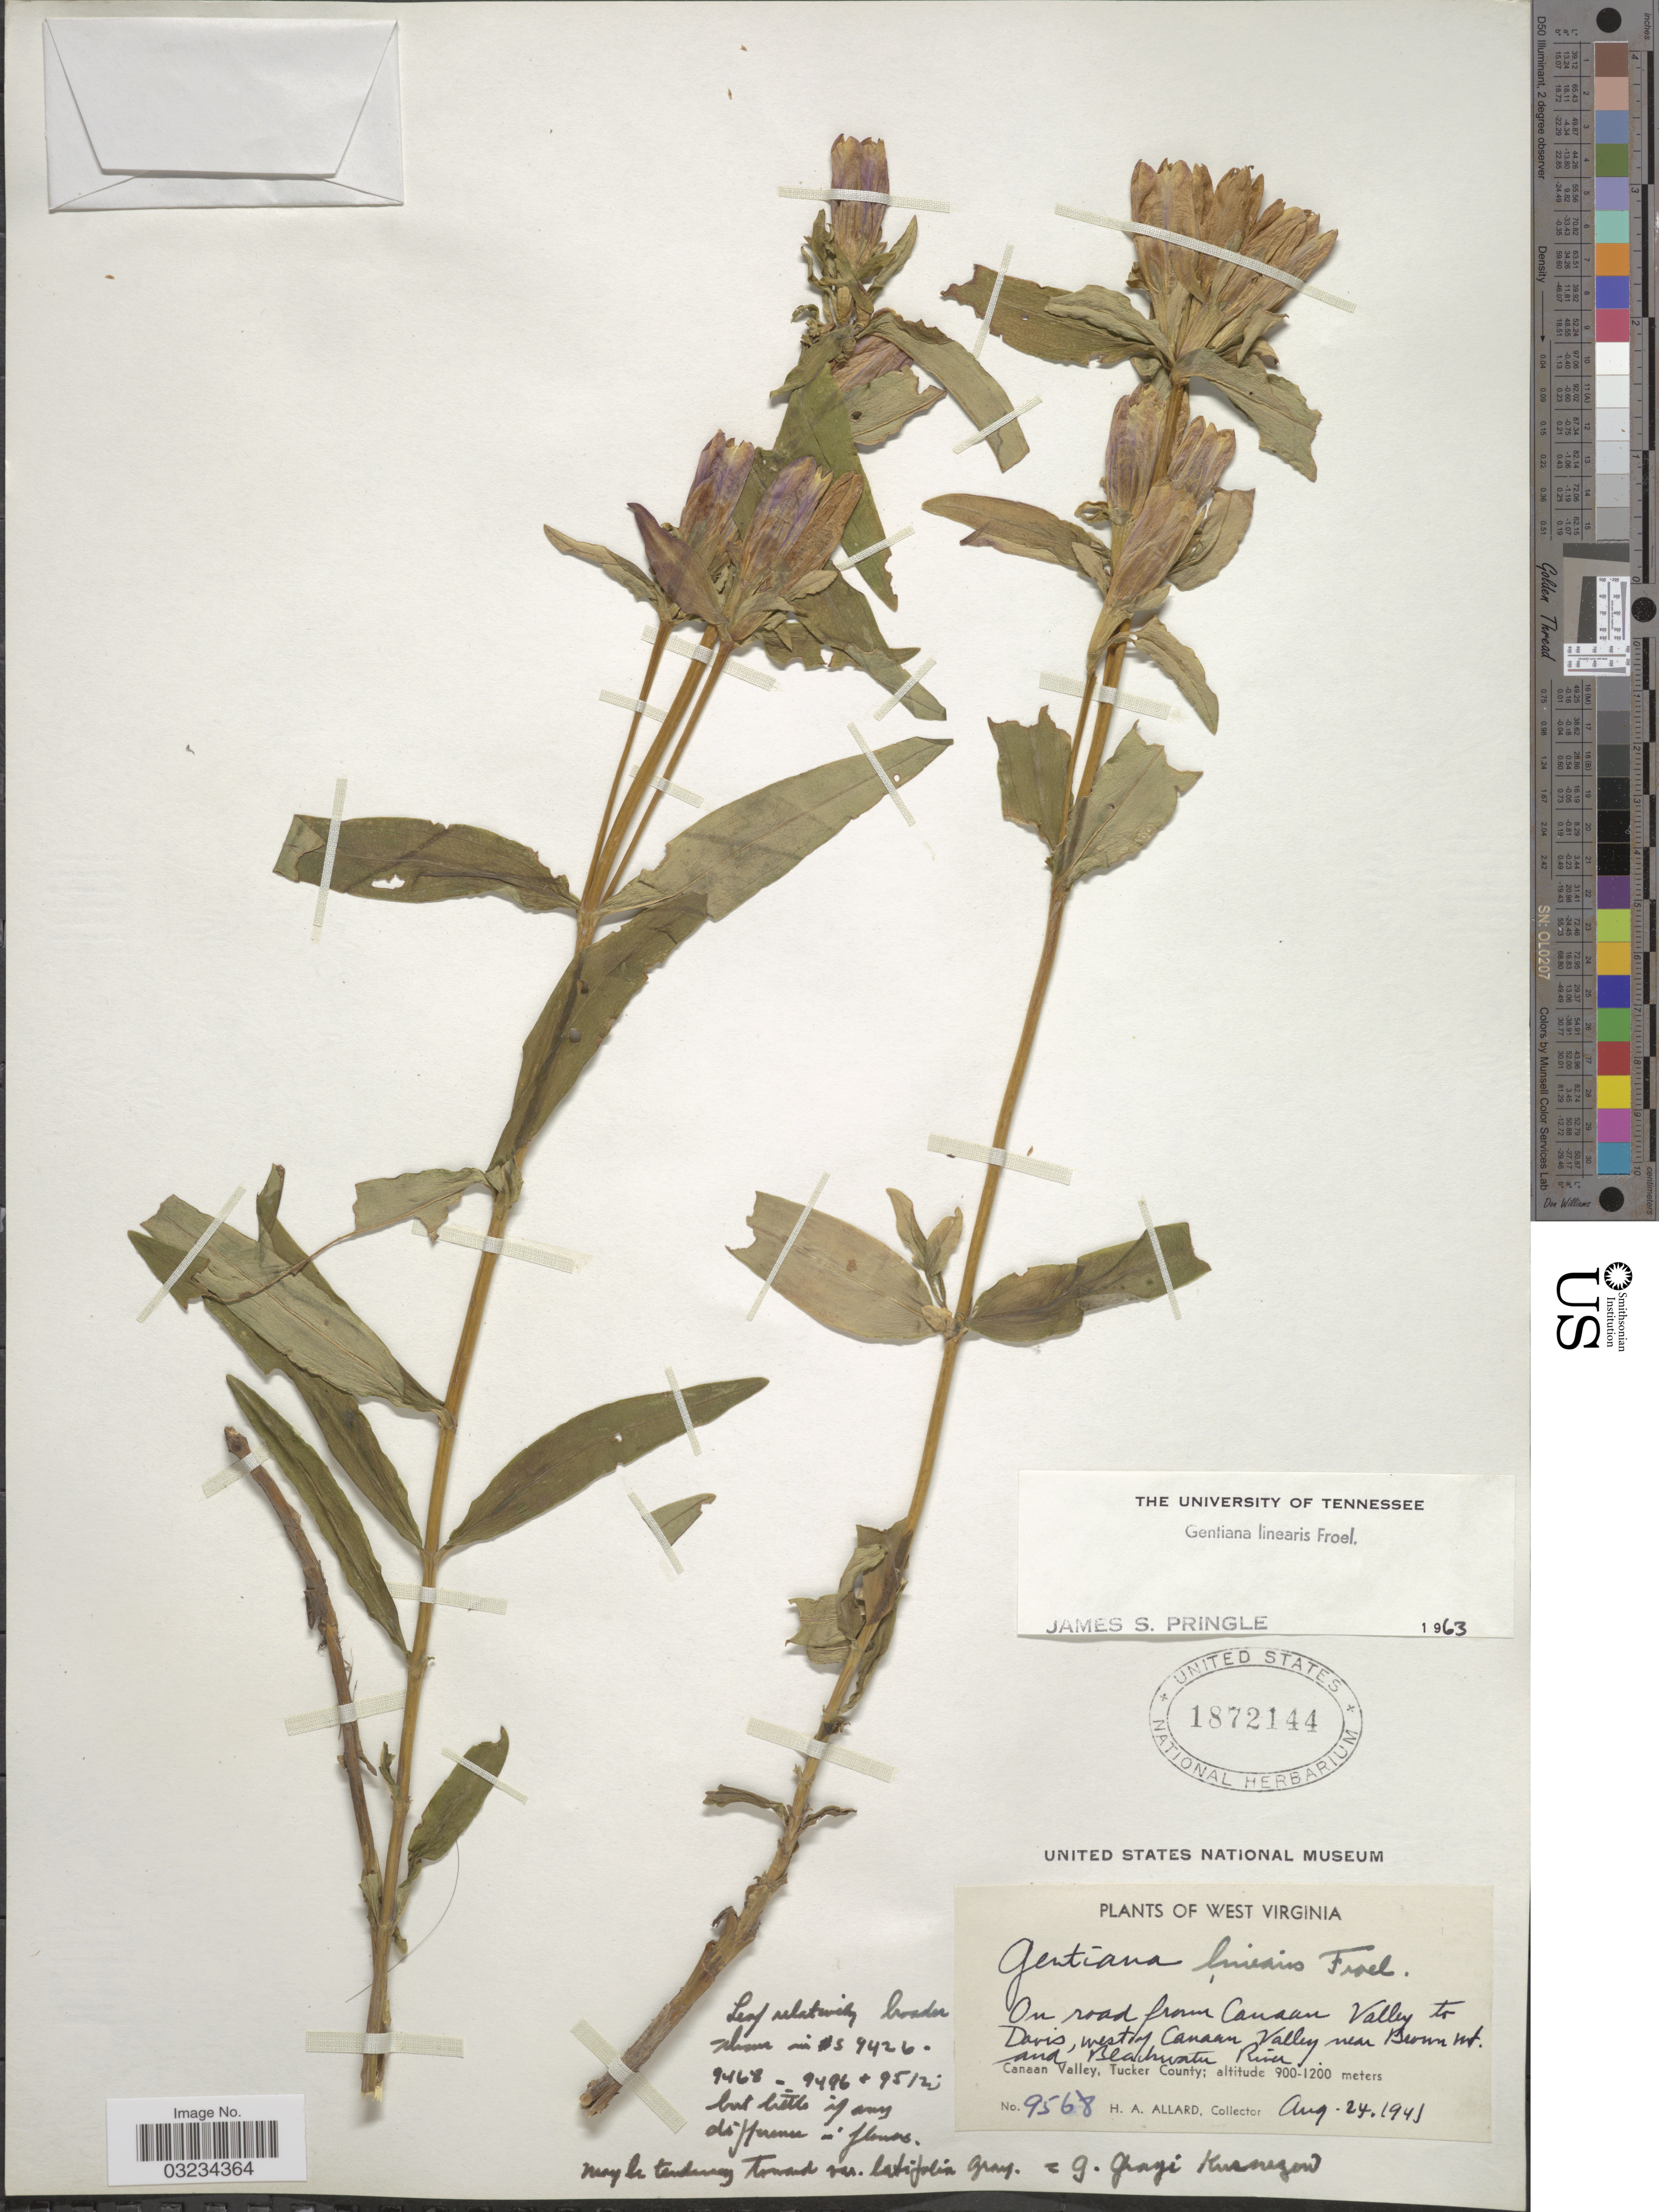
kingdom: Plantae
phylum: Tracheophyta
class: Magnoliopsida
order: Gentianales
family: Gentianaceae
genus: Gentiana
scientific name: Gentiana linearis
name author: Froel.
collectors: H. A. Allard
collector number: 9568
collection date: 1945-08-24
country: United States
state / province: West Virginia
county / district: Tucker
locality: On road from Canaan Valley to Davis, west of Canaan Valley near Brown Mt. and Blackwater River. Canaan Valley, Tucker County.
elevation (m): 900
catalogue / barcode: US 1872144